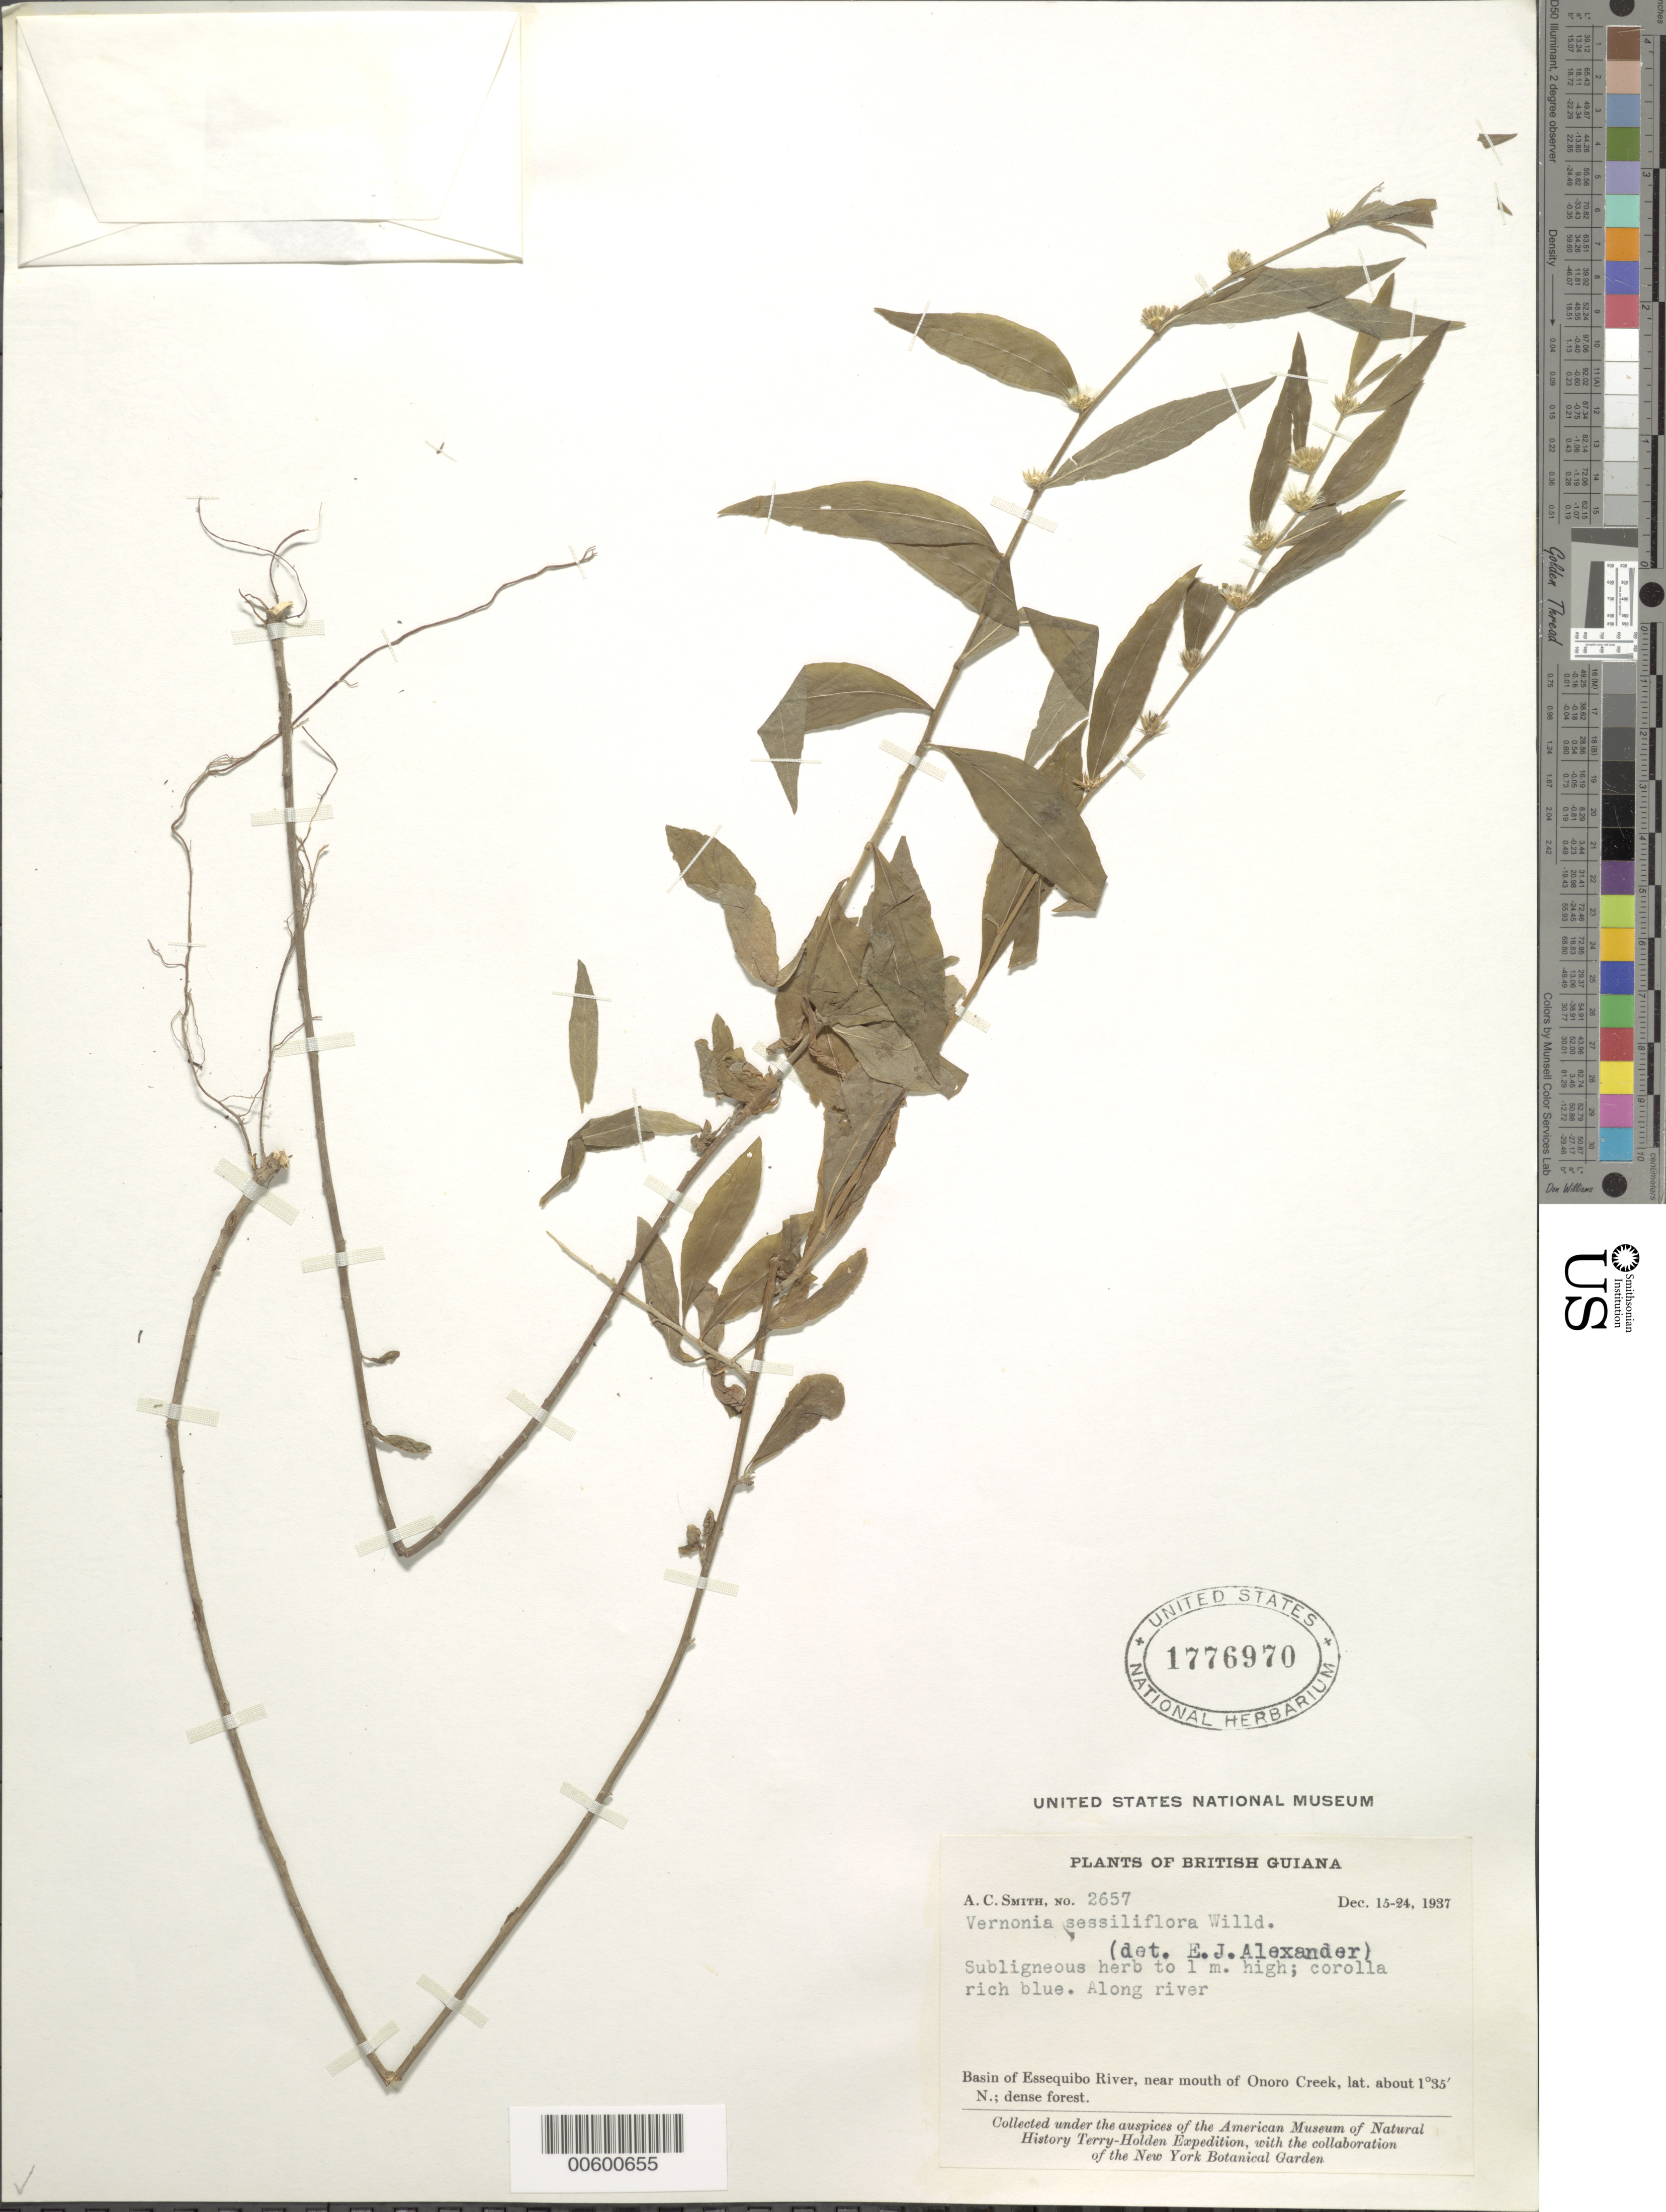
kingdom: Plantae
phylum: Tracheophyta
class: Magnoliopsida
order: Asterales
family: Asteraceae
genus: Lepidaploa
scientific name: Lepidaploa sessiliflora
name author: Willd.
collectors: A. C. Smith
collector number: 2657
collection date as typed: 15-Dec-37 to 24-Dec-37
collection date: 1937-12-15/1937-12-24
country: Guyana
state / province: U. Takutu-U. Essequibo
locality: Onoro Creek (near mouth), Essequibo River basin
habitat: Along river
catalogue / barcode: US 1776970